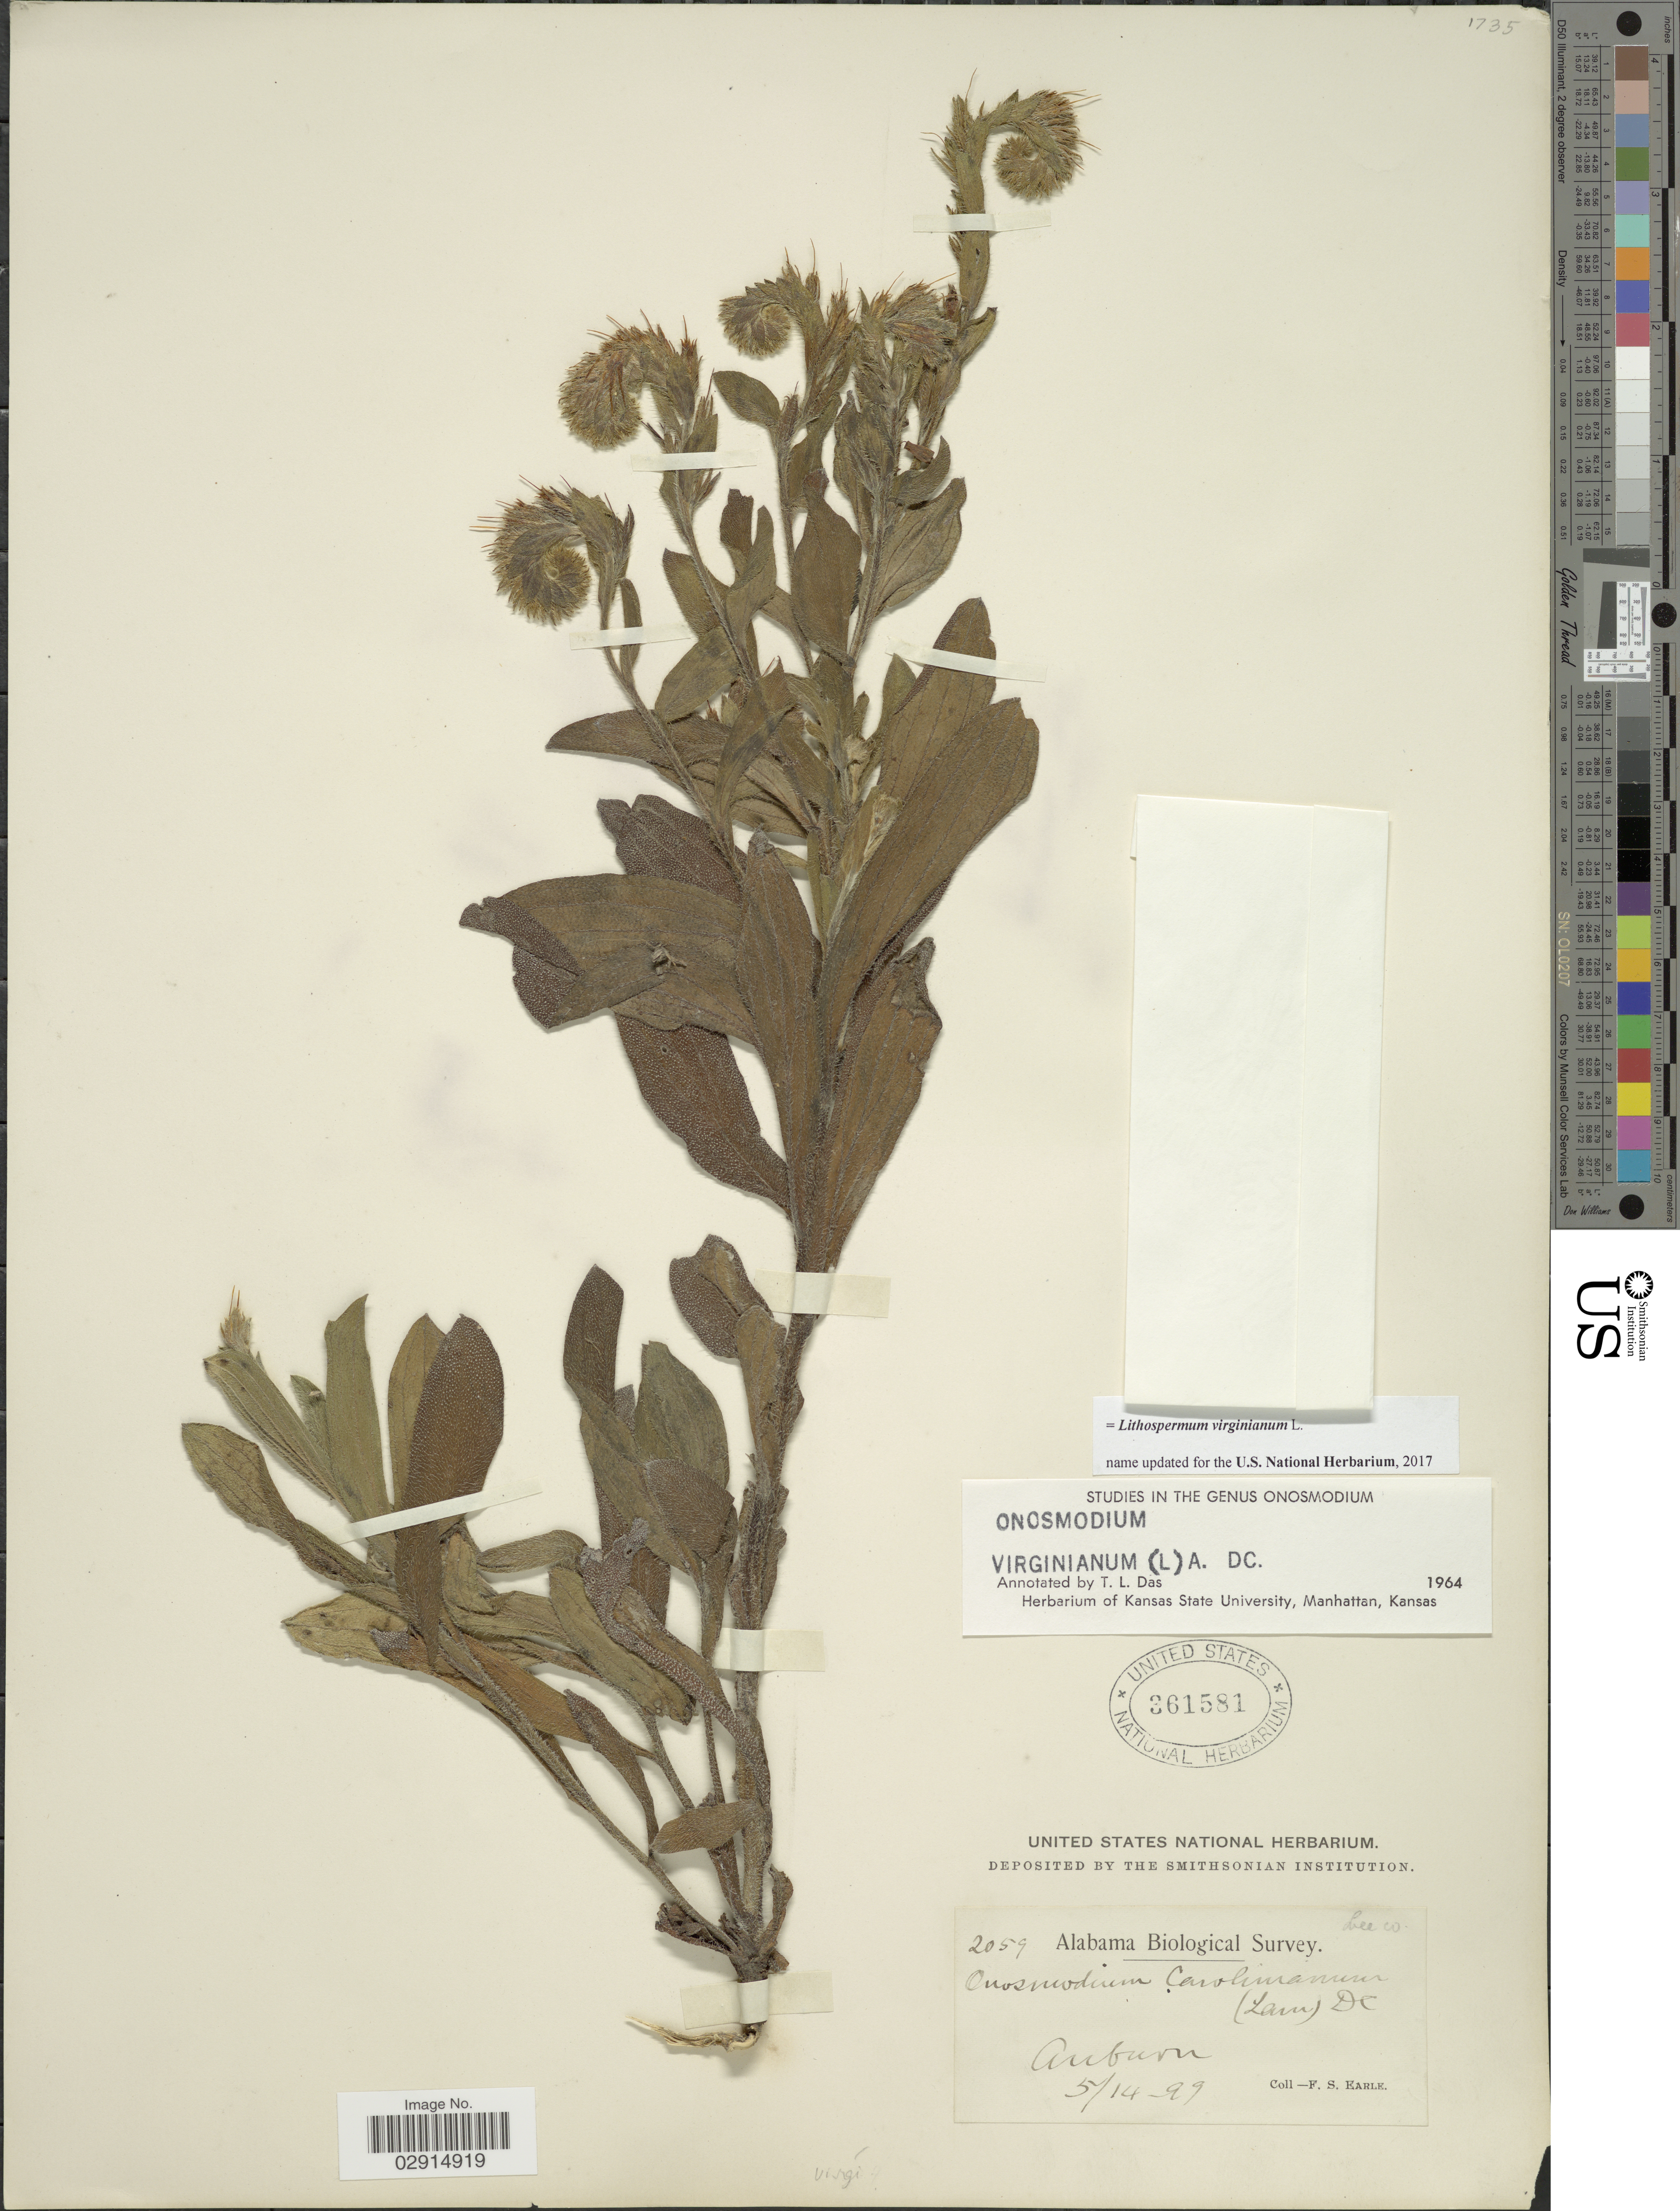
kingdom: Plantae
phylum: Tracheophyta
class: Magnoliopsida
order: Boraginales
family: Boraginaceae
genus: Lithospermum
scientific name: Lithospermum virginianum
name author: L.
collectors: F. S. Earle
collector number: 2059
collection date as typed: Transcribed d/m/y: 14/5/99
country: United States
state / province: Alabama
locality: Auburn. Lee Co.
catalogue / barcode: US 361581